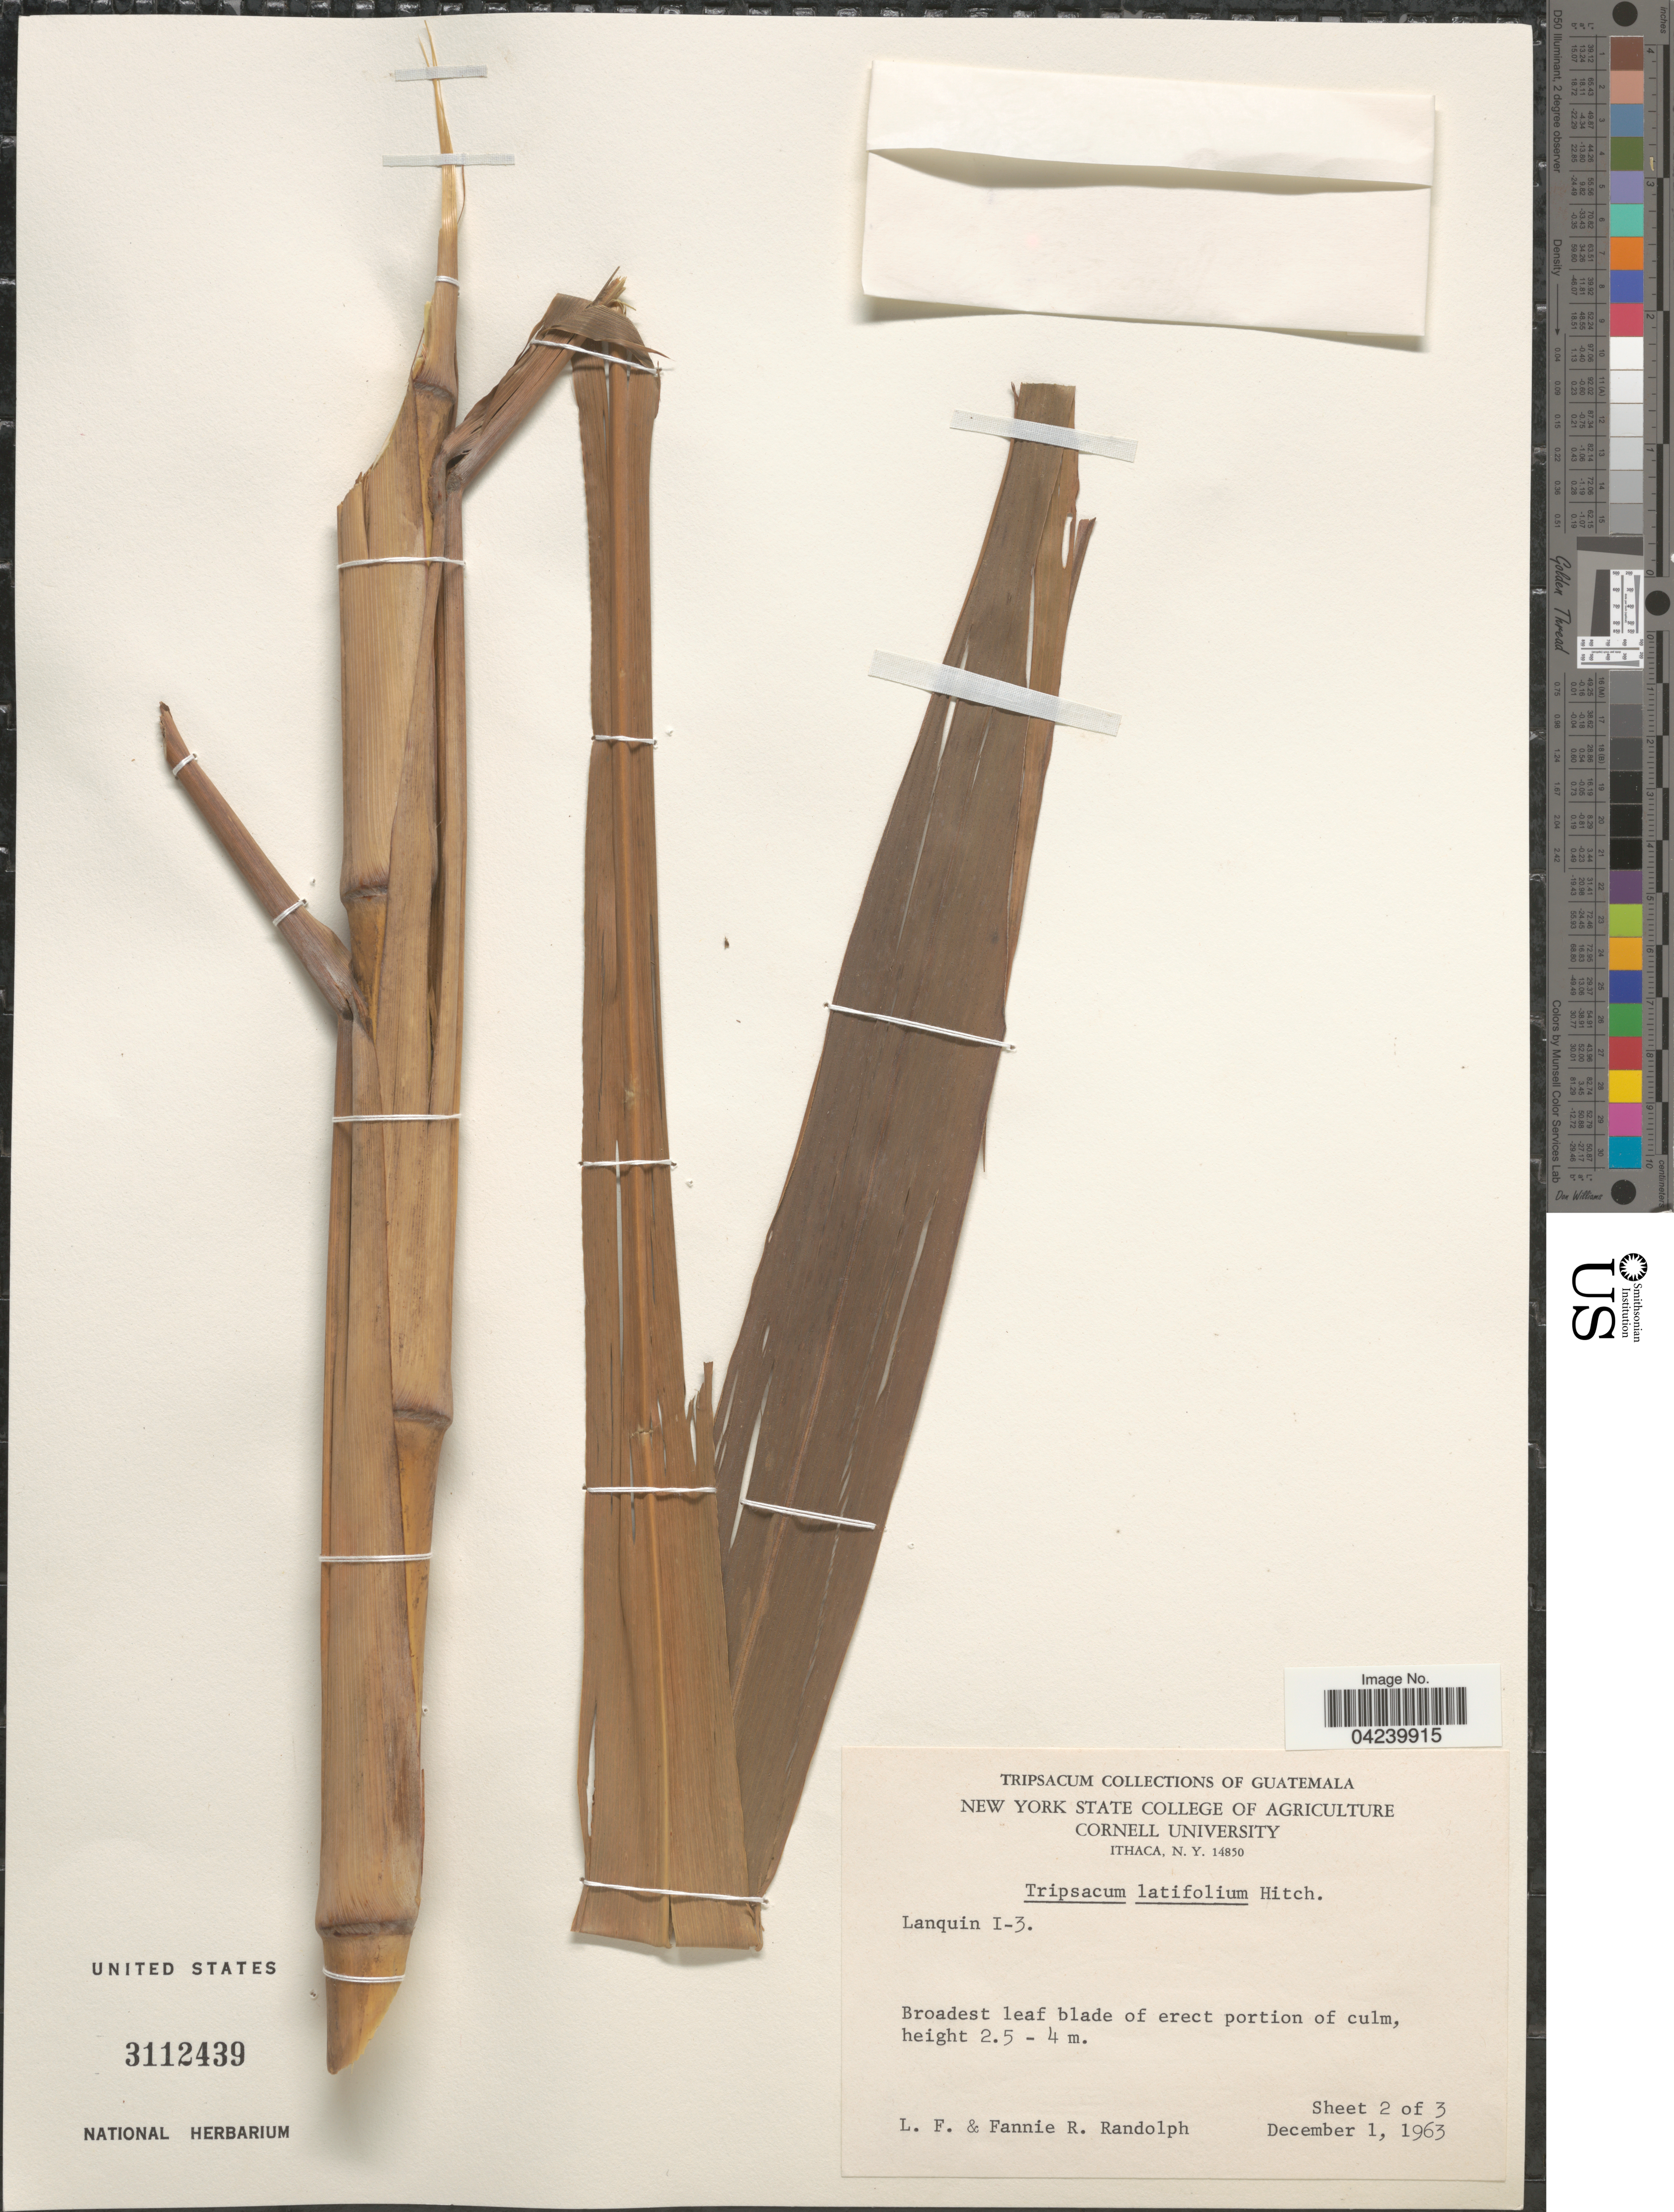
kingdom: Plantae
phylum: Tracheophyta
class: Liliopsida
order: Poales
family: Poaceae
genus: Tripsacum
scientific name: Tripsacum latifolium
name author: Hitchc.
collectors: L. F. Randolph & F. Randolph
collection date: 1963-12-01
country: Guatemala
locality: Lanquin I-3 [unsure placement].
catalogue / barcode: US 3112439